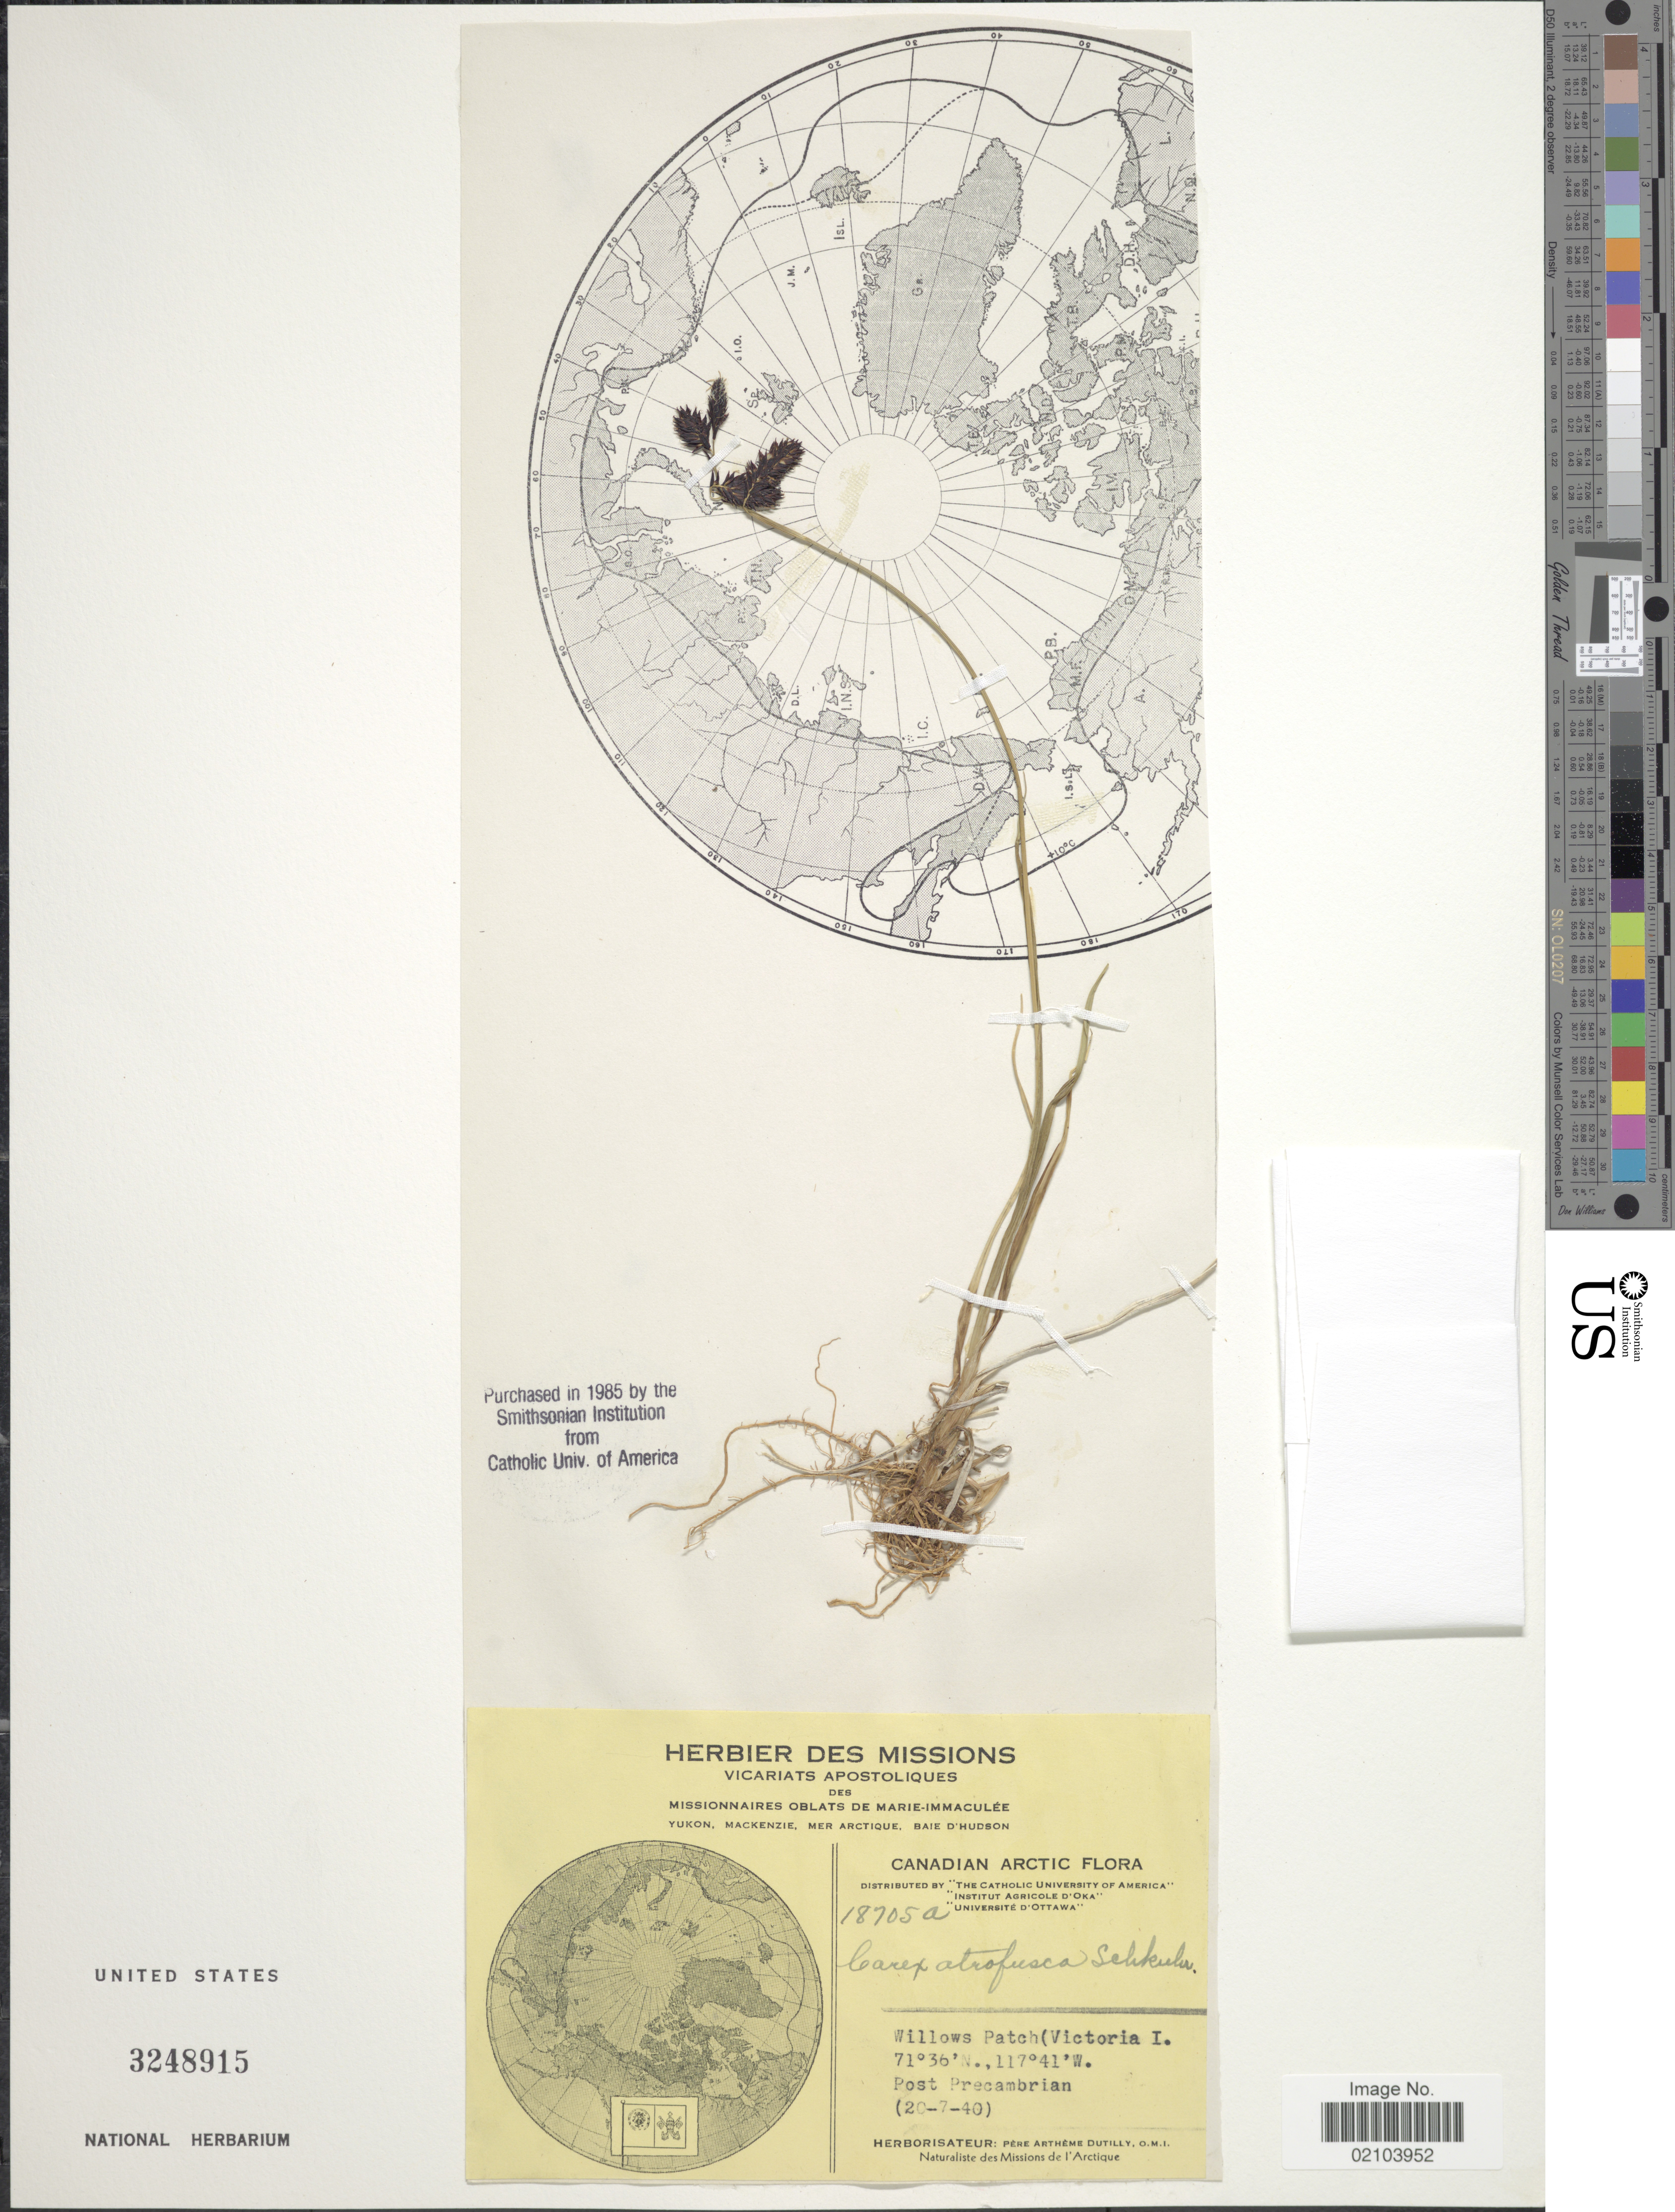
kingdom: Plantae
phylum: Tracheophyta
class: Liliopsida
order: Poales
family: Cyperaceae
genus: Carex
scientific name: Carex atrofusca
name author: Schkuhr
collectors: P. Dutilly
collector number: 18705a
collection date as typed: Transcribed d/m/y: 20/7/40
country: Canada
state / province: Yukon Territory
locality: Canadian Arctic. Willows Patch (Victoria I., Post Precambrian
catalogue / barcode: US 3248915